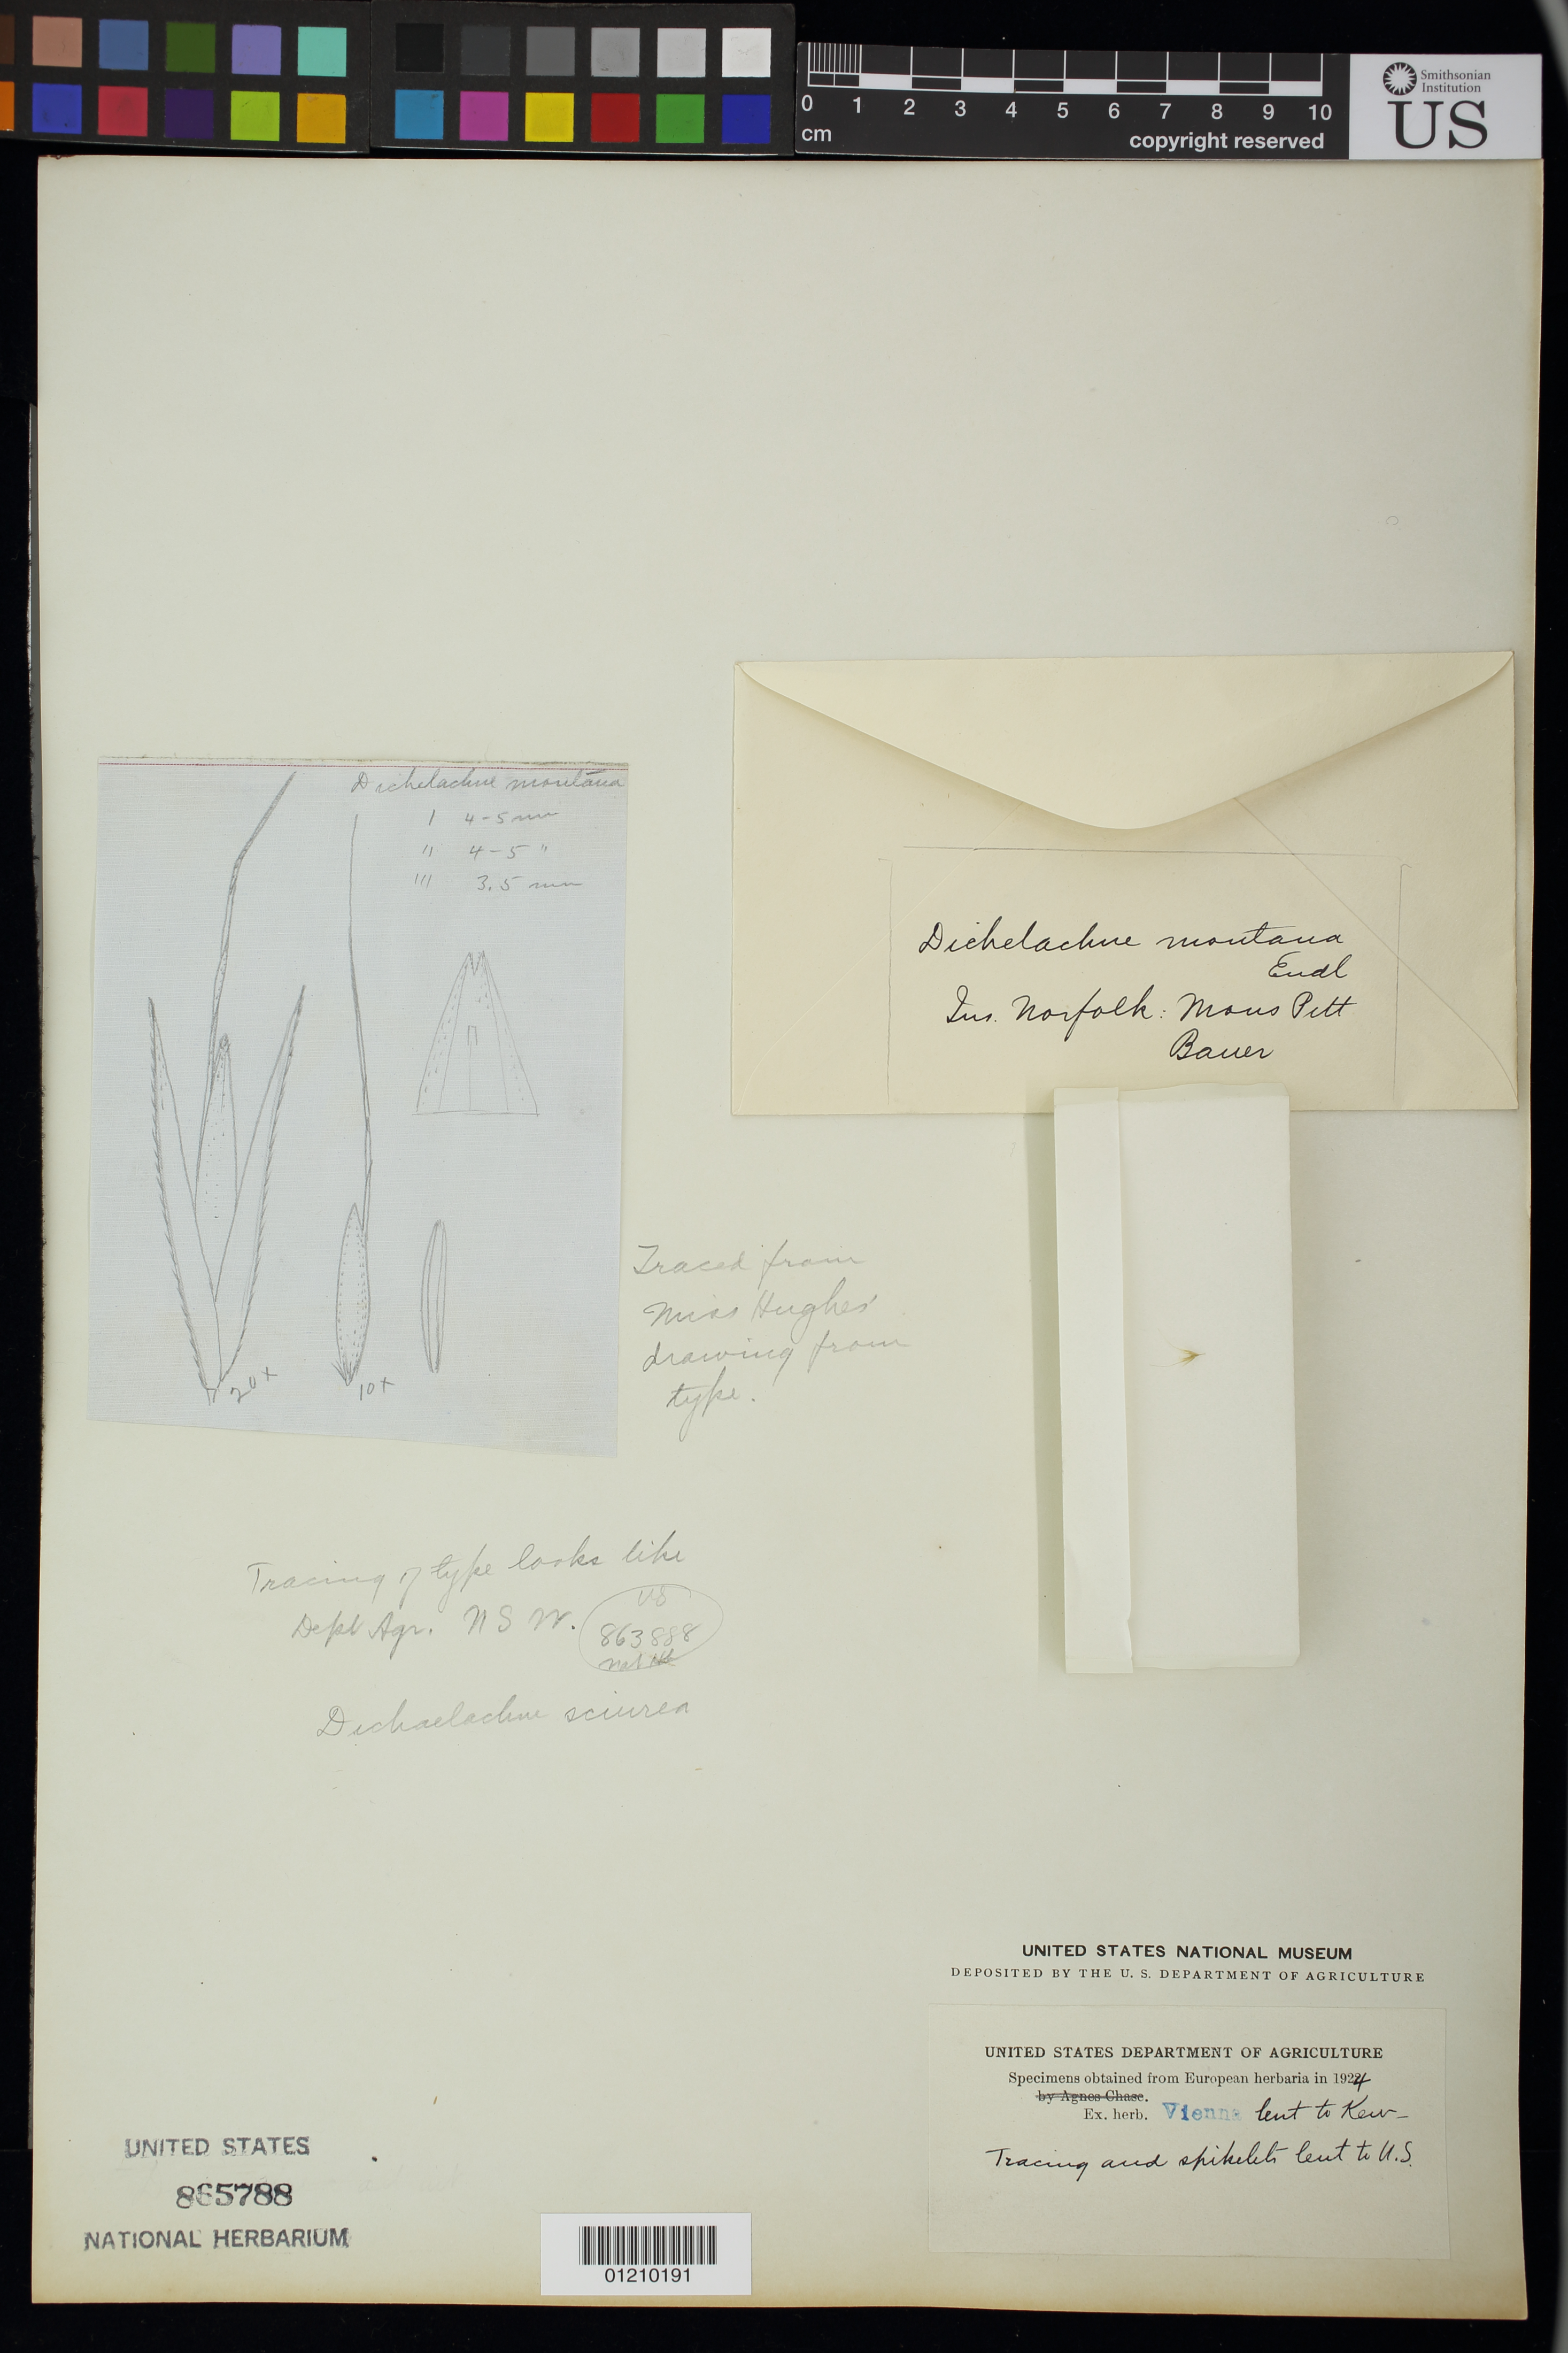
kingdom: Plantae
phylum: Tracheophyta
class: Liliopsida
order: Poales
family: Poaceae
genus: Dichelachne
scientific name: Dichelachne montana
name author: Endl.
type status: Isotype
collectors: F. Bauer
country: Australia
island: Norfolk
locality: Mons Pitt.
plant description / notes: Fragmentary material of type specimen ex herb. Vienna.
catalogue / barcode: US 865788